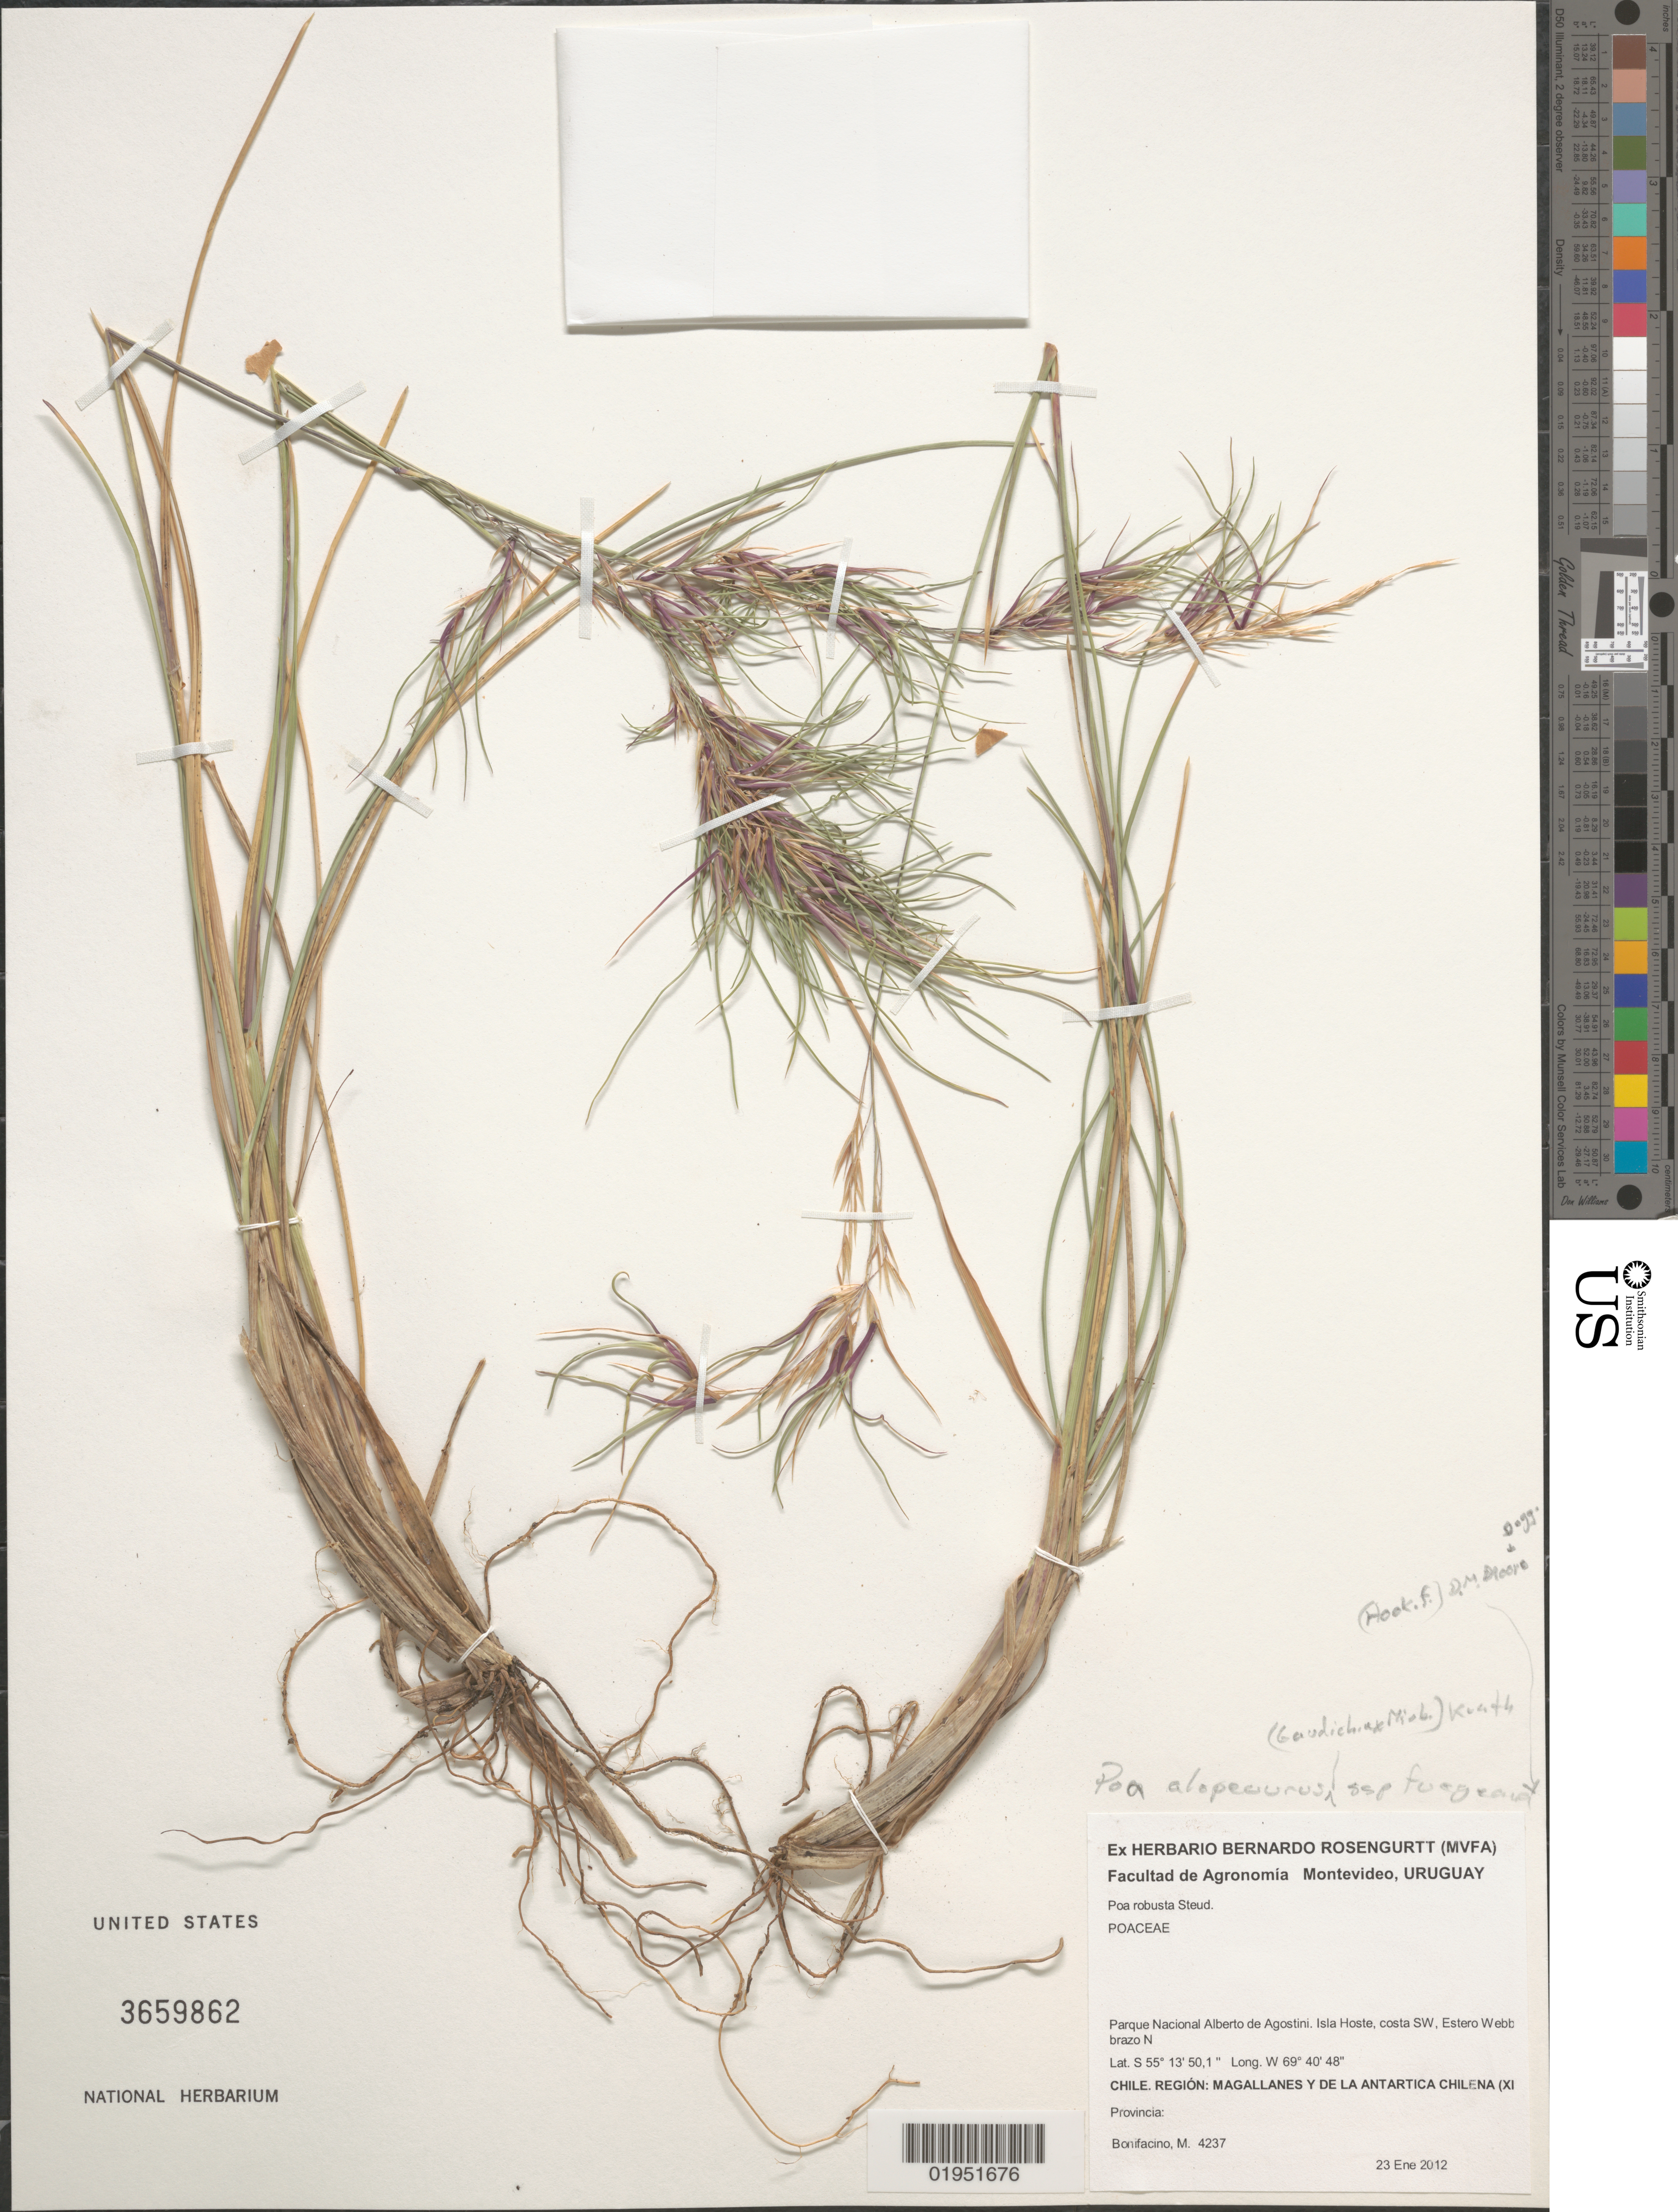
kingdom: Plantae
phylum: Tracheophyta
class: Liliopsida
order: Poales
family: Poaceae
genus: Poa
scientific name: Poa alopecurus subsp. fuegiana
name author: (Hook. f.) D.M. Moore & Dogg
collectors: M. Bonifacino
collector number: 4237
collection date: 2012-01-23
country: Chile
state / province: Magallanes y de la Antártica Chilena (XII)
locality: Parque Nacional Alberto de Agostini, Isla Hoste, costa SW, Estero Webb brazo N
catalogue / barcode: US 3659862